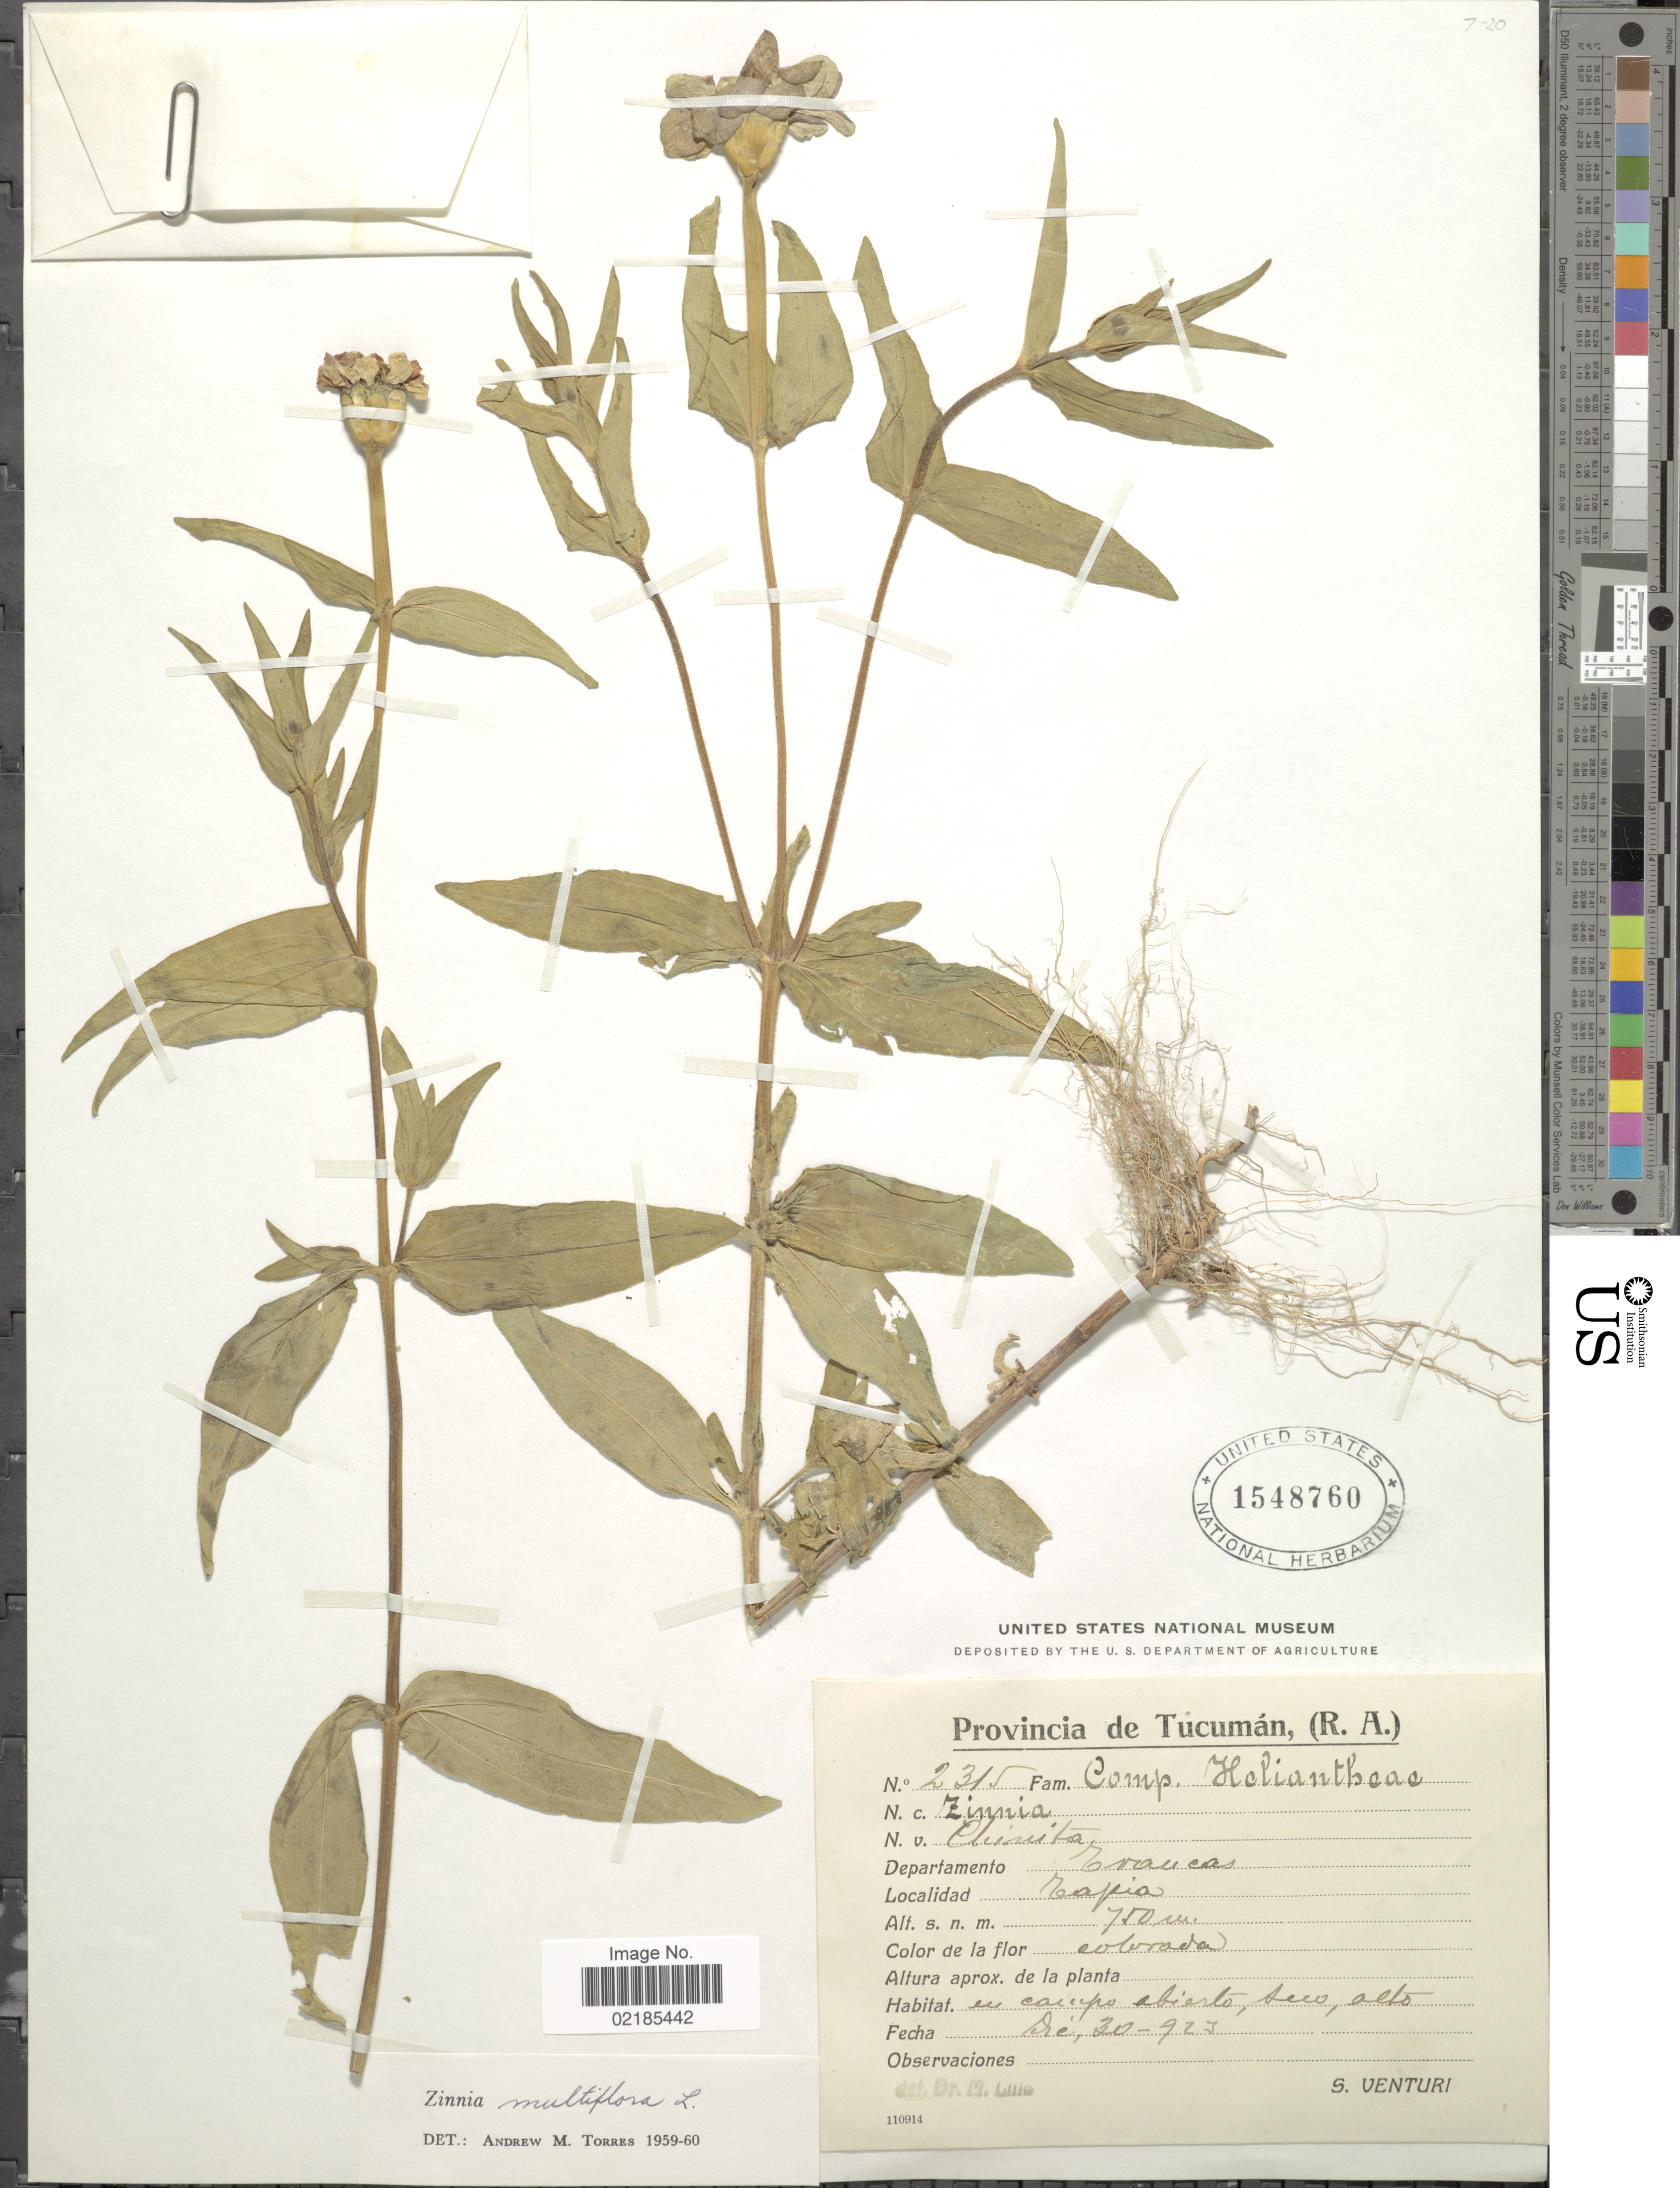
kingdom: Plantae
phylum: Tracheophyta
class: Magnoliopsida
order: Asterales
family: Asteraceae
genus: Zinnia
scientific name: Zinnia multiflora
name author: L.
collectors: S. Venturi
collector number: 2315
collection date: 1923-12-30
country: Argentina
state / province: Tucumán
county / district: Trancas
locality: Tapia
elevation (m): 750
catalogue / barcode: US 1548760